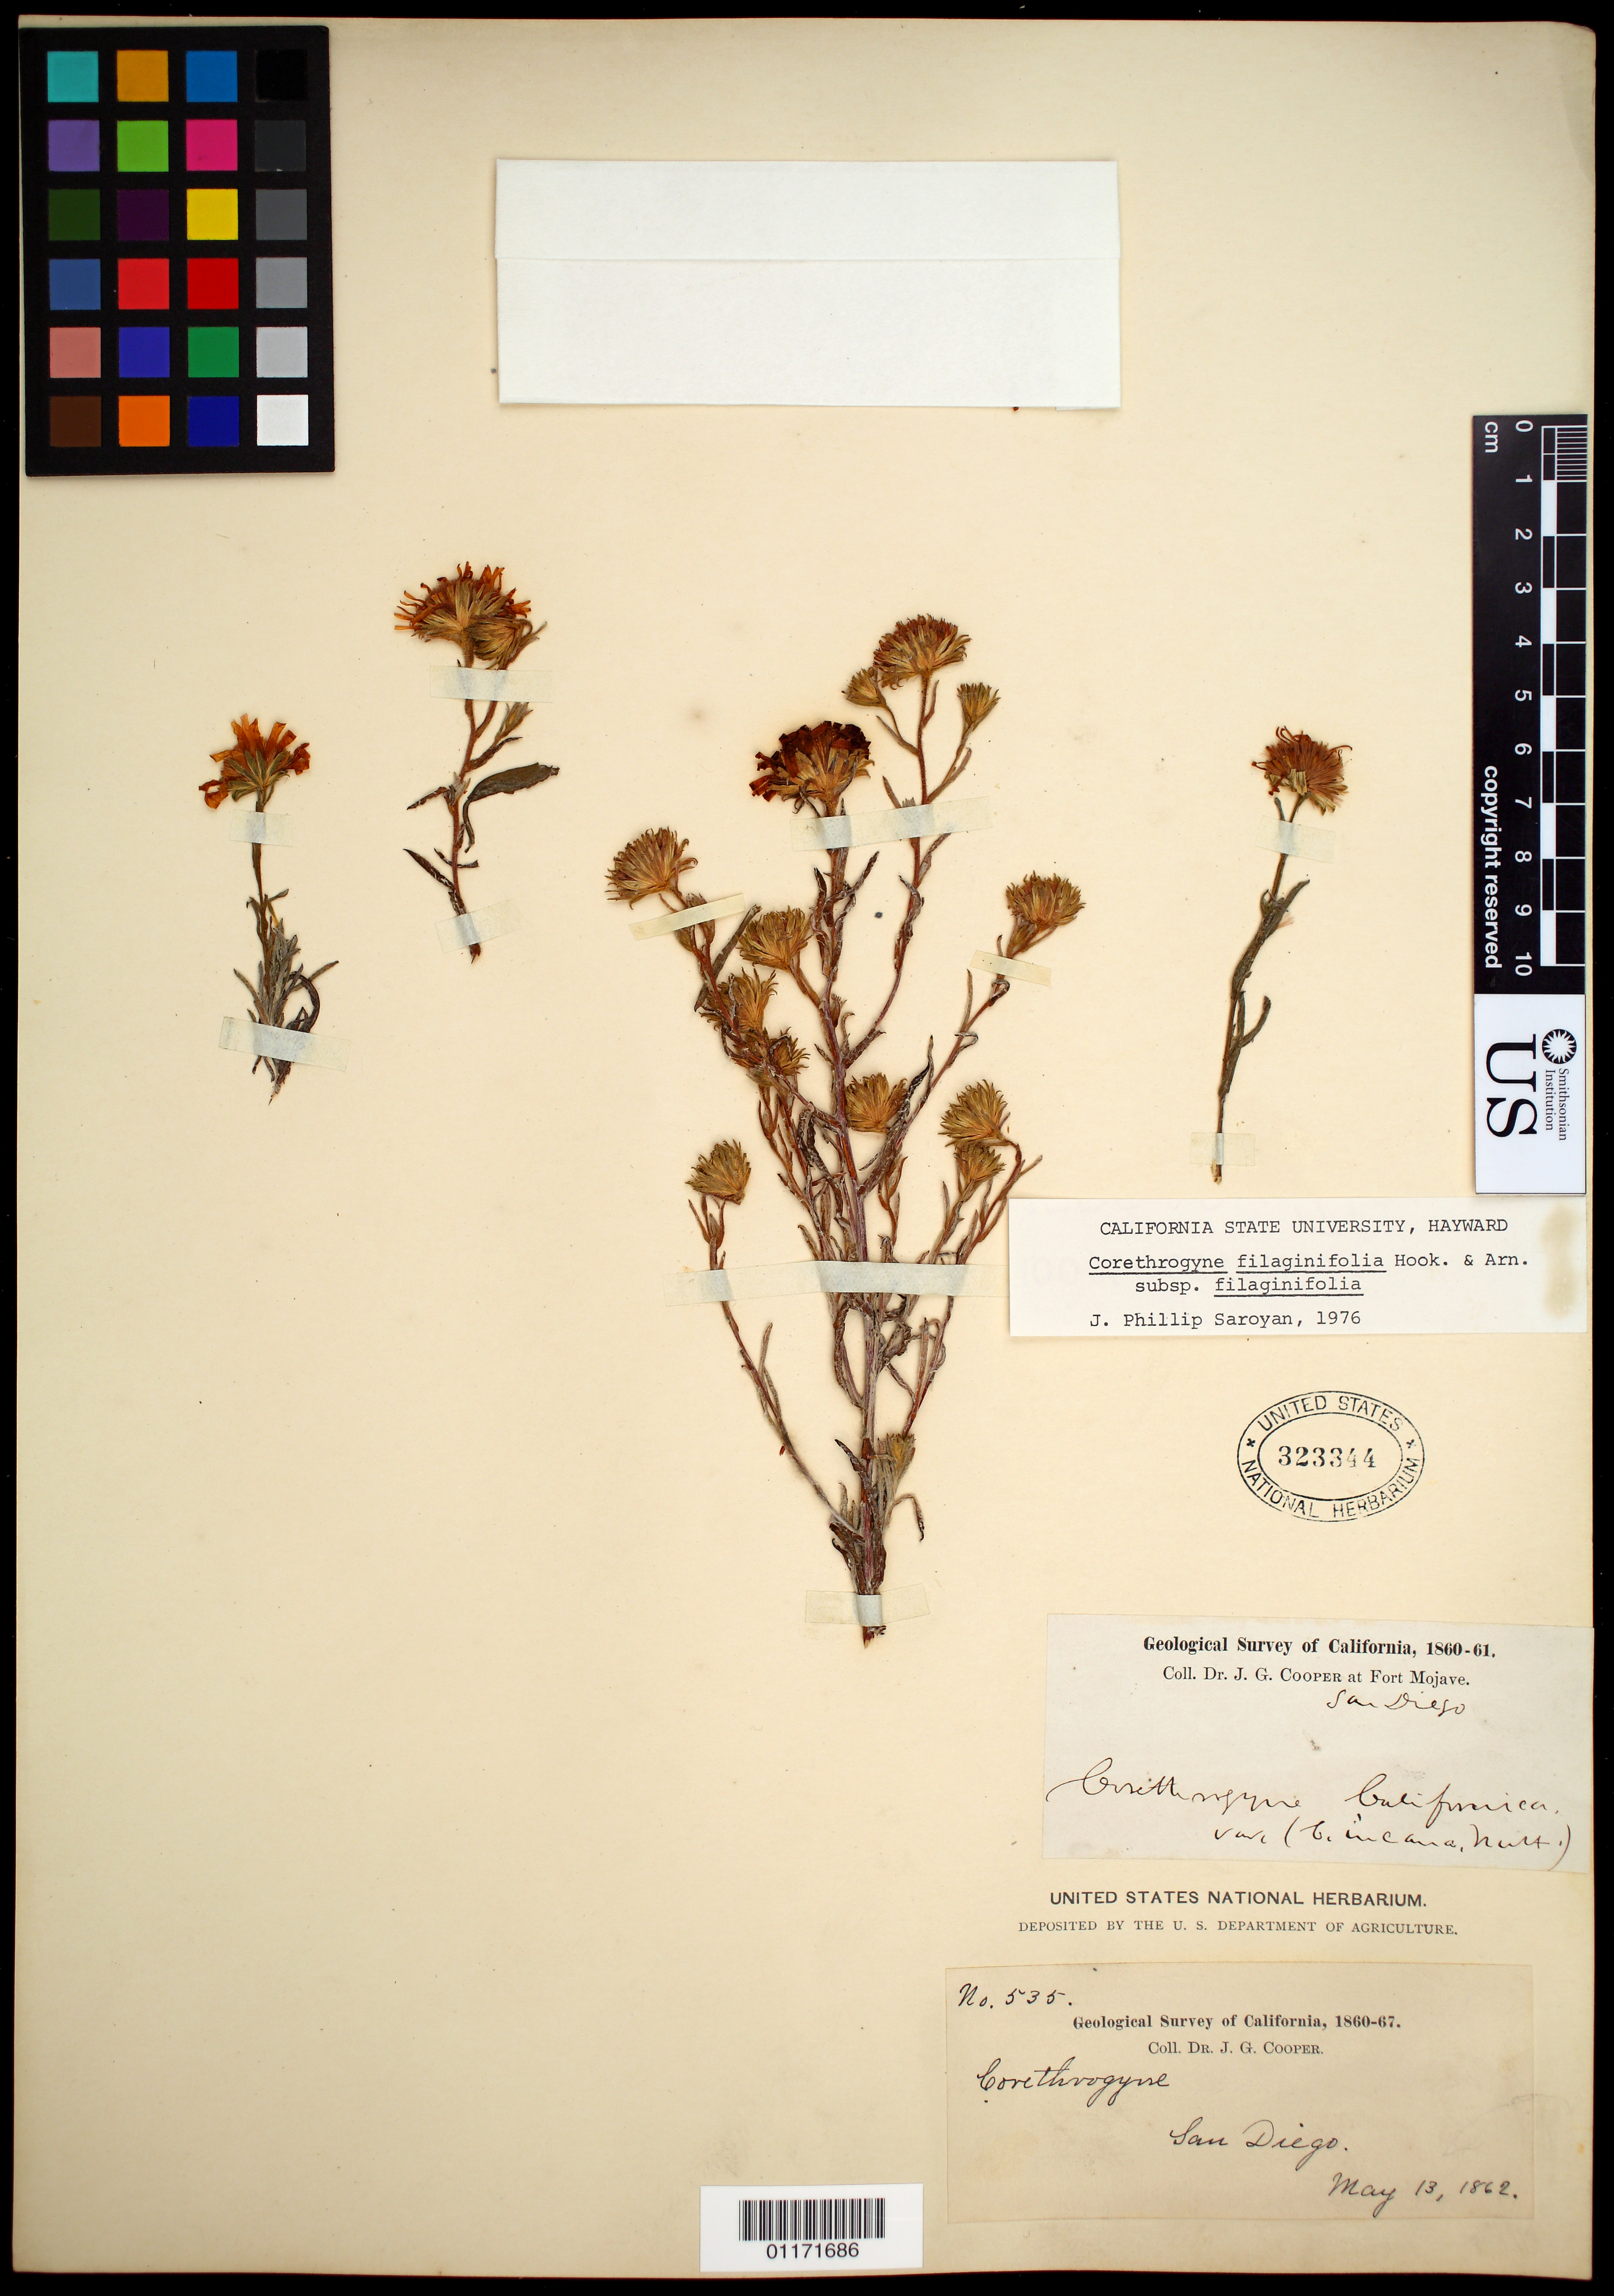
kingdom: Plantae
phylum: Tracheophyta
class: Magnoliopsida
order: Asterales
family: Asteraceae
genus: Corethrogyne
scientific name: Corethrogyne filaginifolia var. filaginifolia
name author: (Hook.) Nutt.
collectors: J. G. Cooper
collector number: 535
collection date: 1862-05-13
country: United States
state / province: California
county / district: San Diego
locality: San Diego.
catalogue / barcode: US 323344